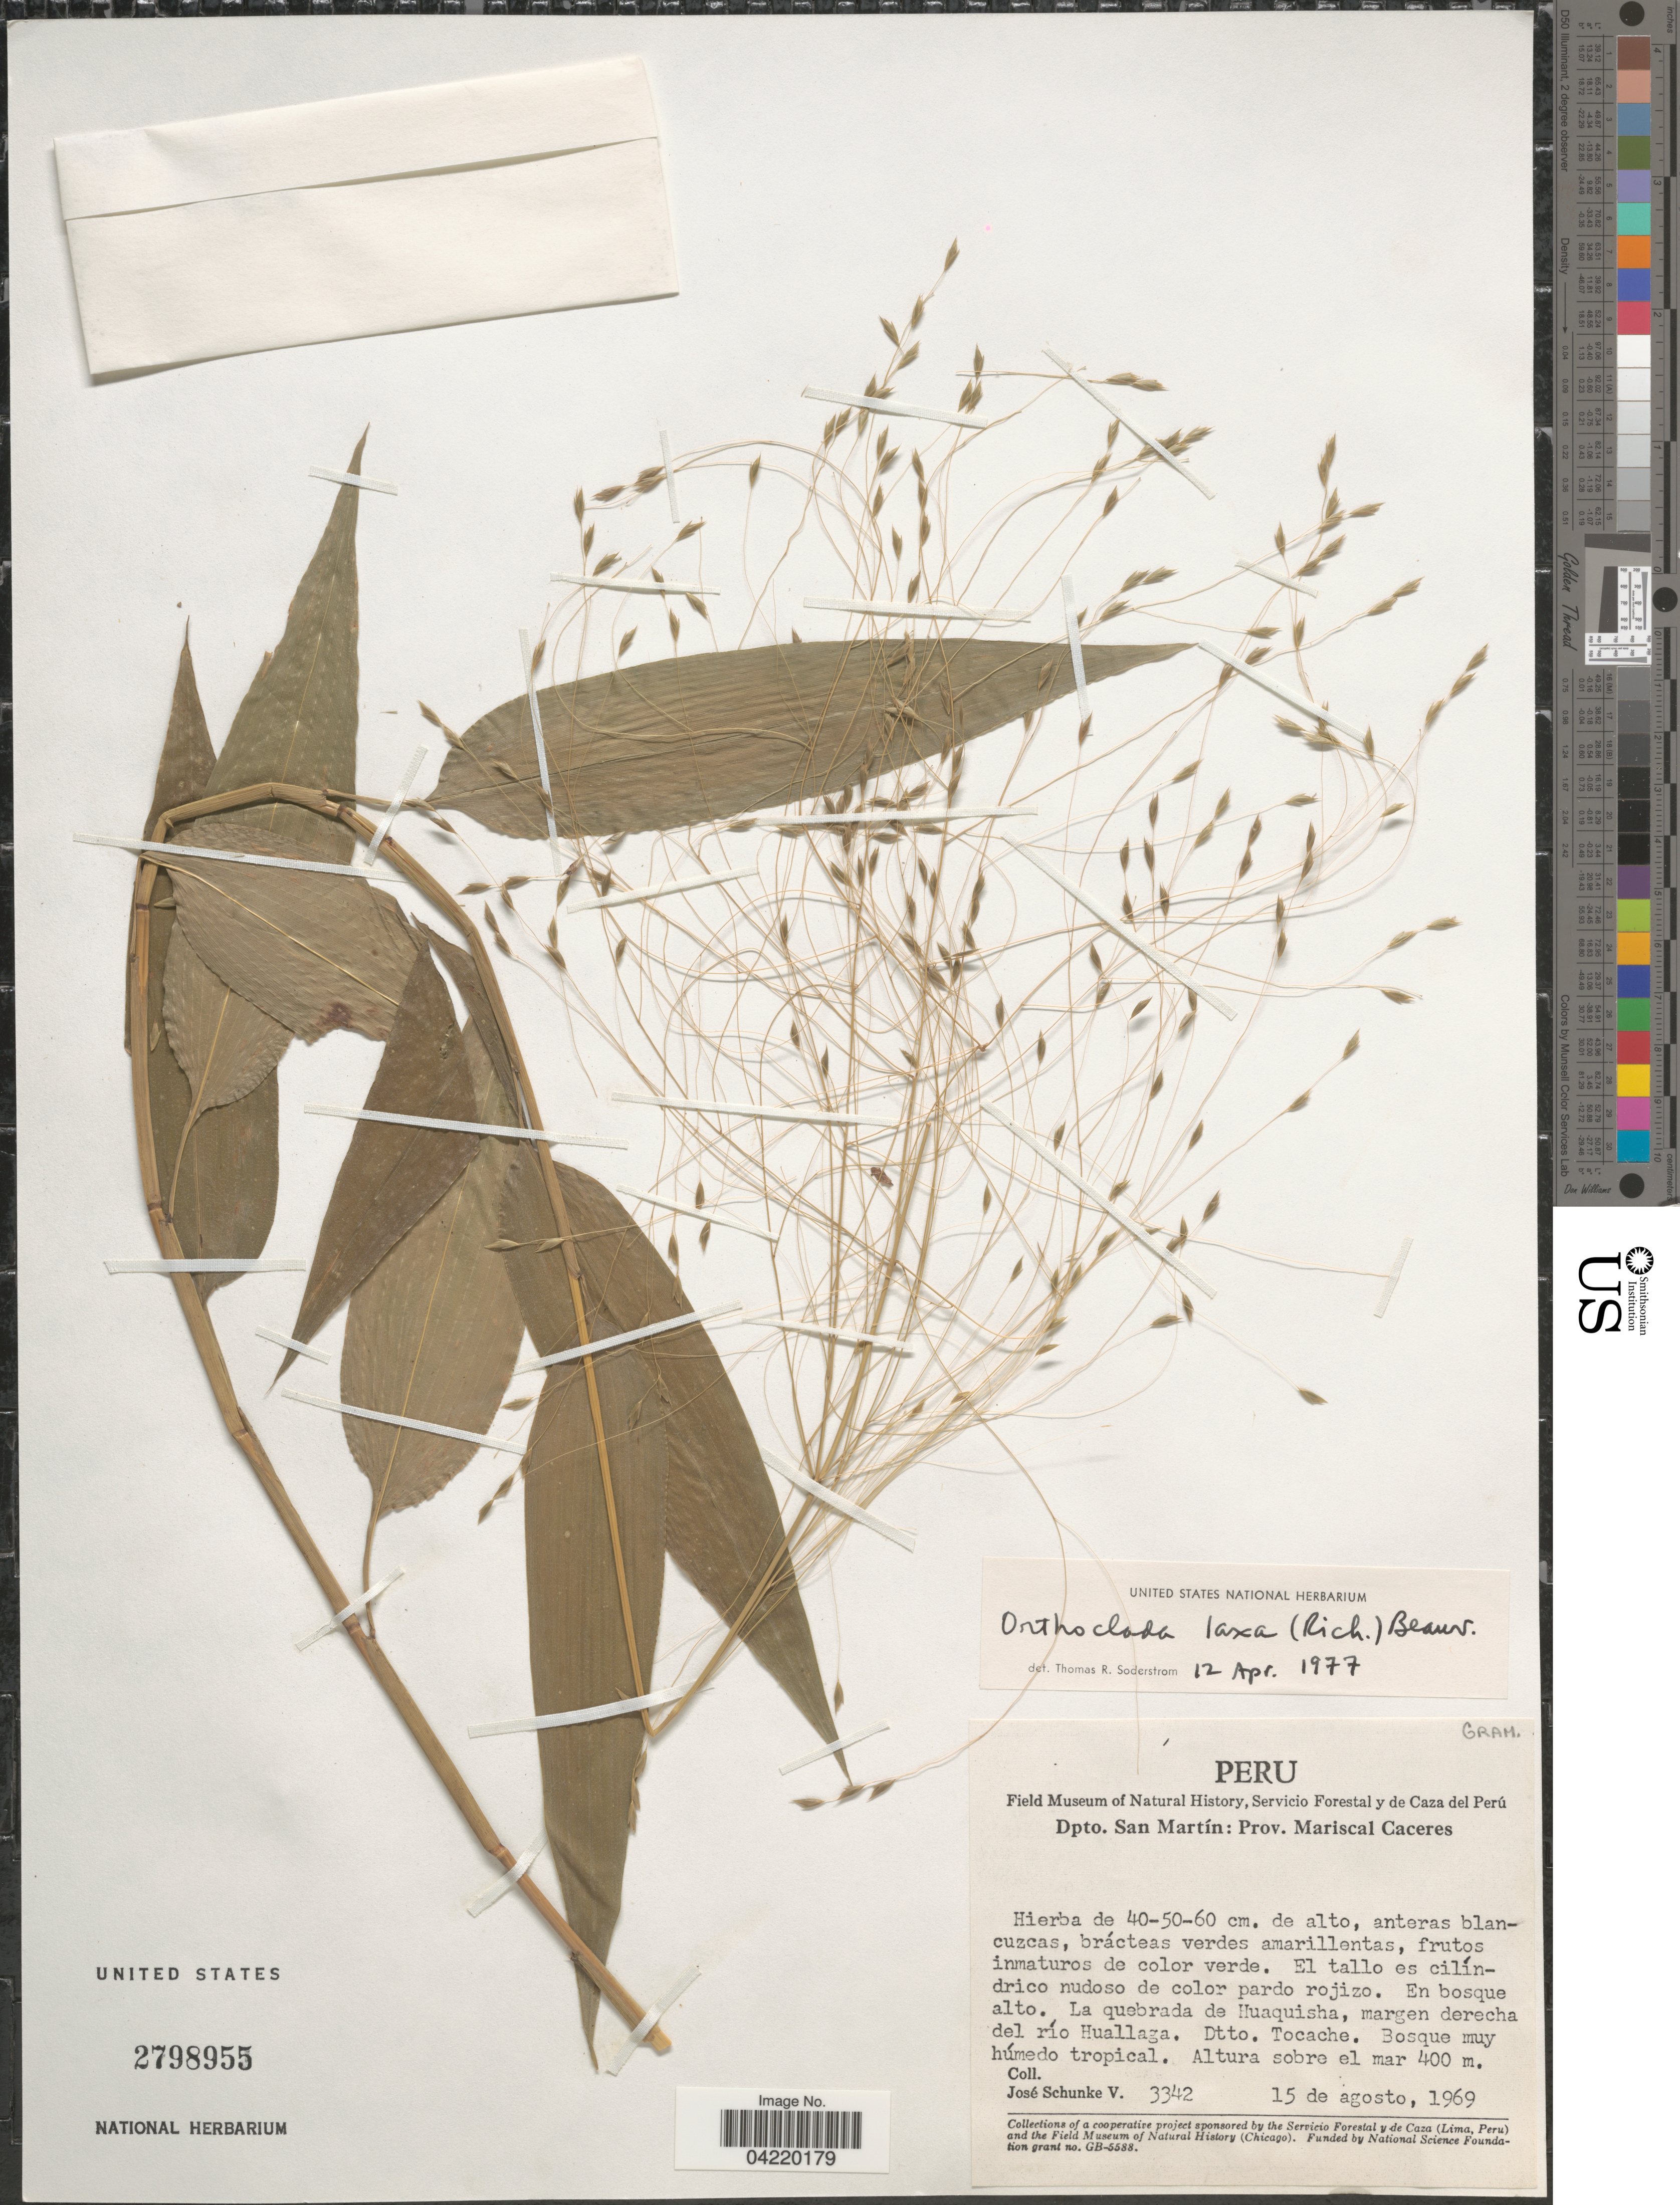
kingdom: Plantae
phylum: Tracheophyta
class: Liliopsida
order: Poales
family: Poaceae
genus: Orthoclada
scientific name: Orthoclada laxa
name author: P. Beauv.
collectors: J. Schunke Vigo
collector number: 3342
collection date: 1969-08-15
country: Peru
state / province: San Martín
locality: Dpto. San Martín: Prov. Mariscal Caceres. La quebrada de Huaquisha, margen derecha del río Huallaga. Dtto. Tocache.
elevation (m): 400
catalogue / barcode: US 2798955